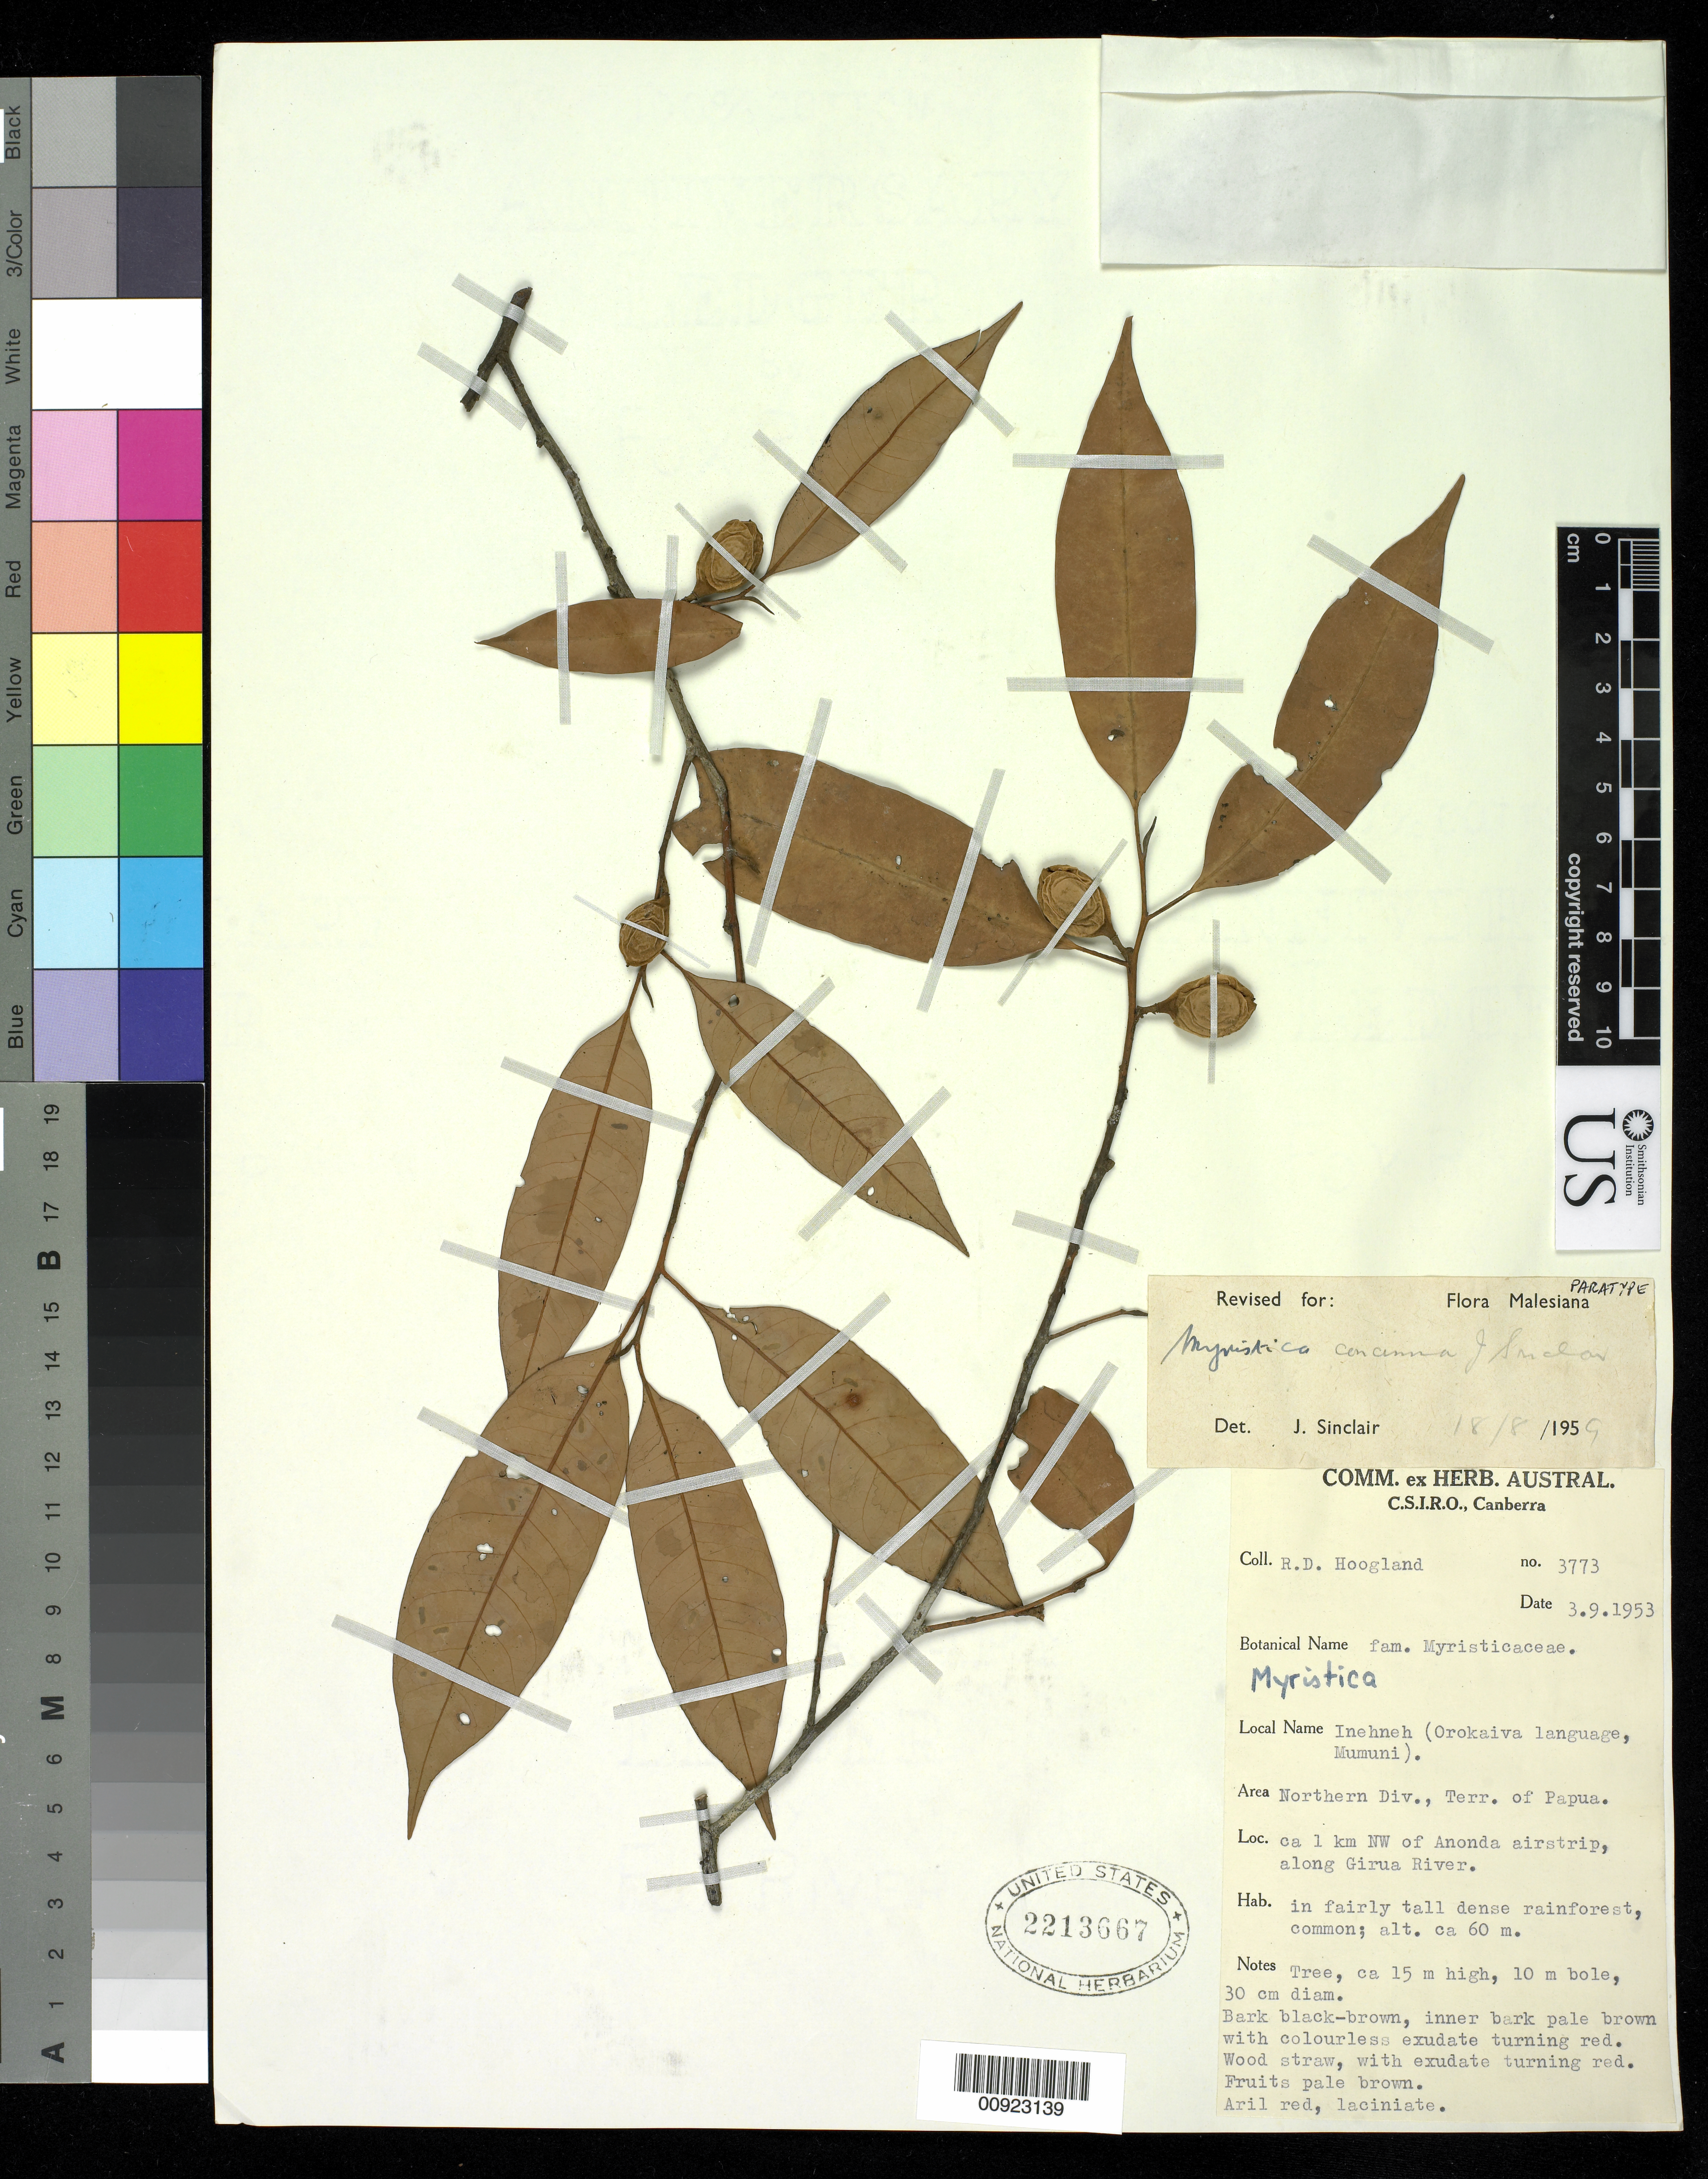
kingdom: Plantae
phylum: Tracheophyta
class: Magnoliopsida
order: Magnoliales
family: Myristicaceae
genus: Myristica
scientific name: Myristica concinna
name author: J. Sinclair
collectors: R. D. Hoogland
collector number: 3773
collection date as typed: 09 Mar 1953 or 03 Sep 1953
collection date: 1953-03-09 or 1953-09-03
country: Papua New Guinea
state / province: Northern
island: New Guinea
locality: ca 1km N.W. of Anonda airstrip, along Girua River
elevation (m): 60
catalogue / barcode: US 2213667